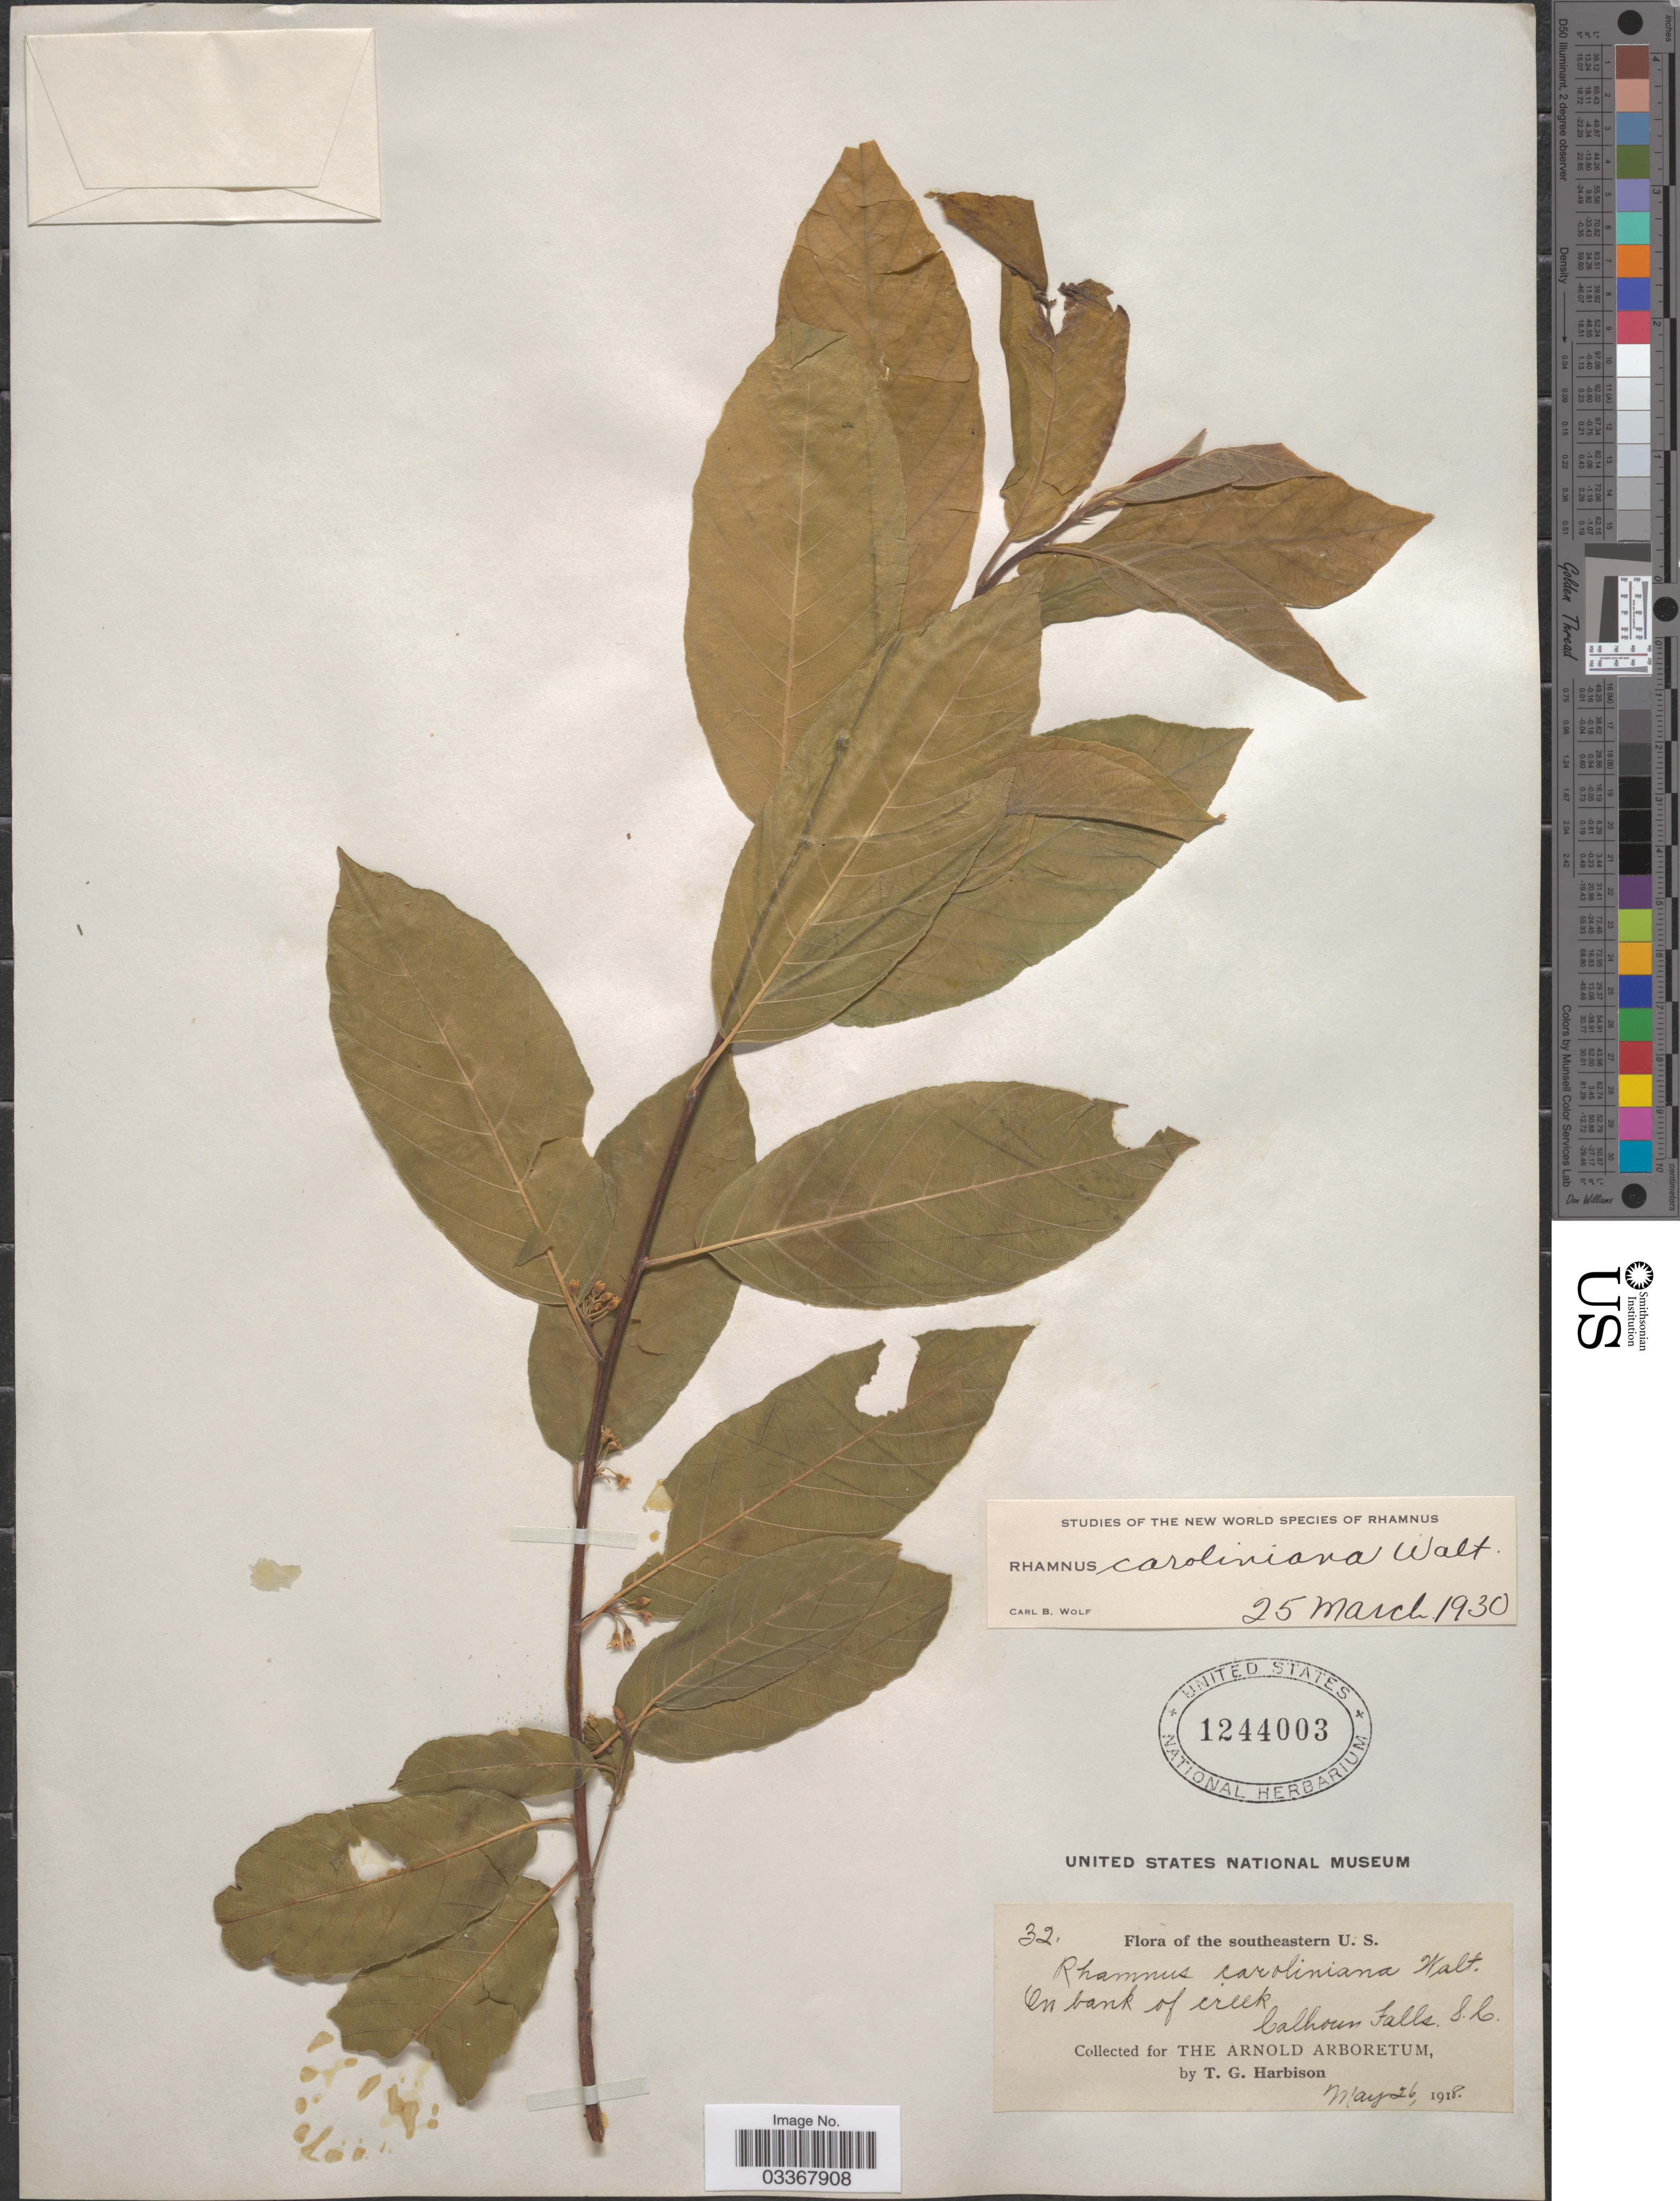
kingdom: Plantae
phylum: Tracheophyta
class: Magnoliopsida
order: Rosales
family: Rhamnaceae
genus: Frangula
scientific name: Frangula caroliniana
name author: (Walter) A. Gray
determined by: Strong, Mark T., (BOT), Smithsonian Institution - National Museum of Natural History (UNITED STATES)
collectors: T. Harbison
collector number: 32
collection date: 1918-05-26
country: United States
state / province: South Carolina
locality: The southeastern U.S., Calhoun Falls.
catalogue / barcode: US 1244003